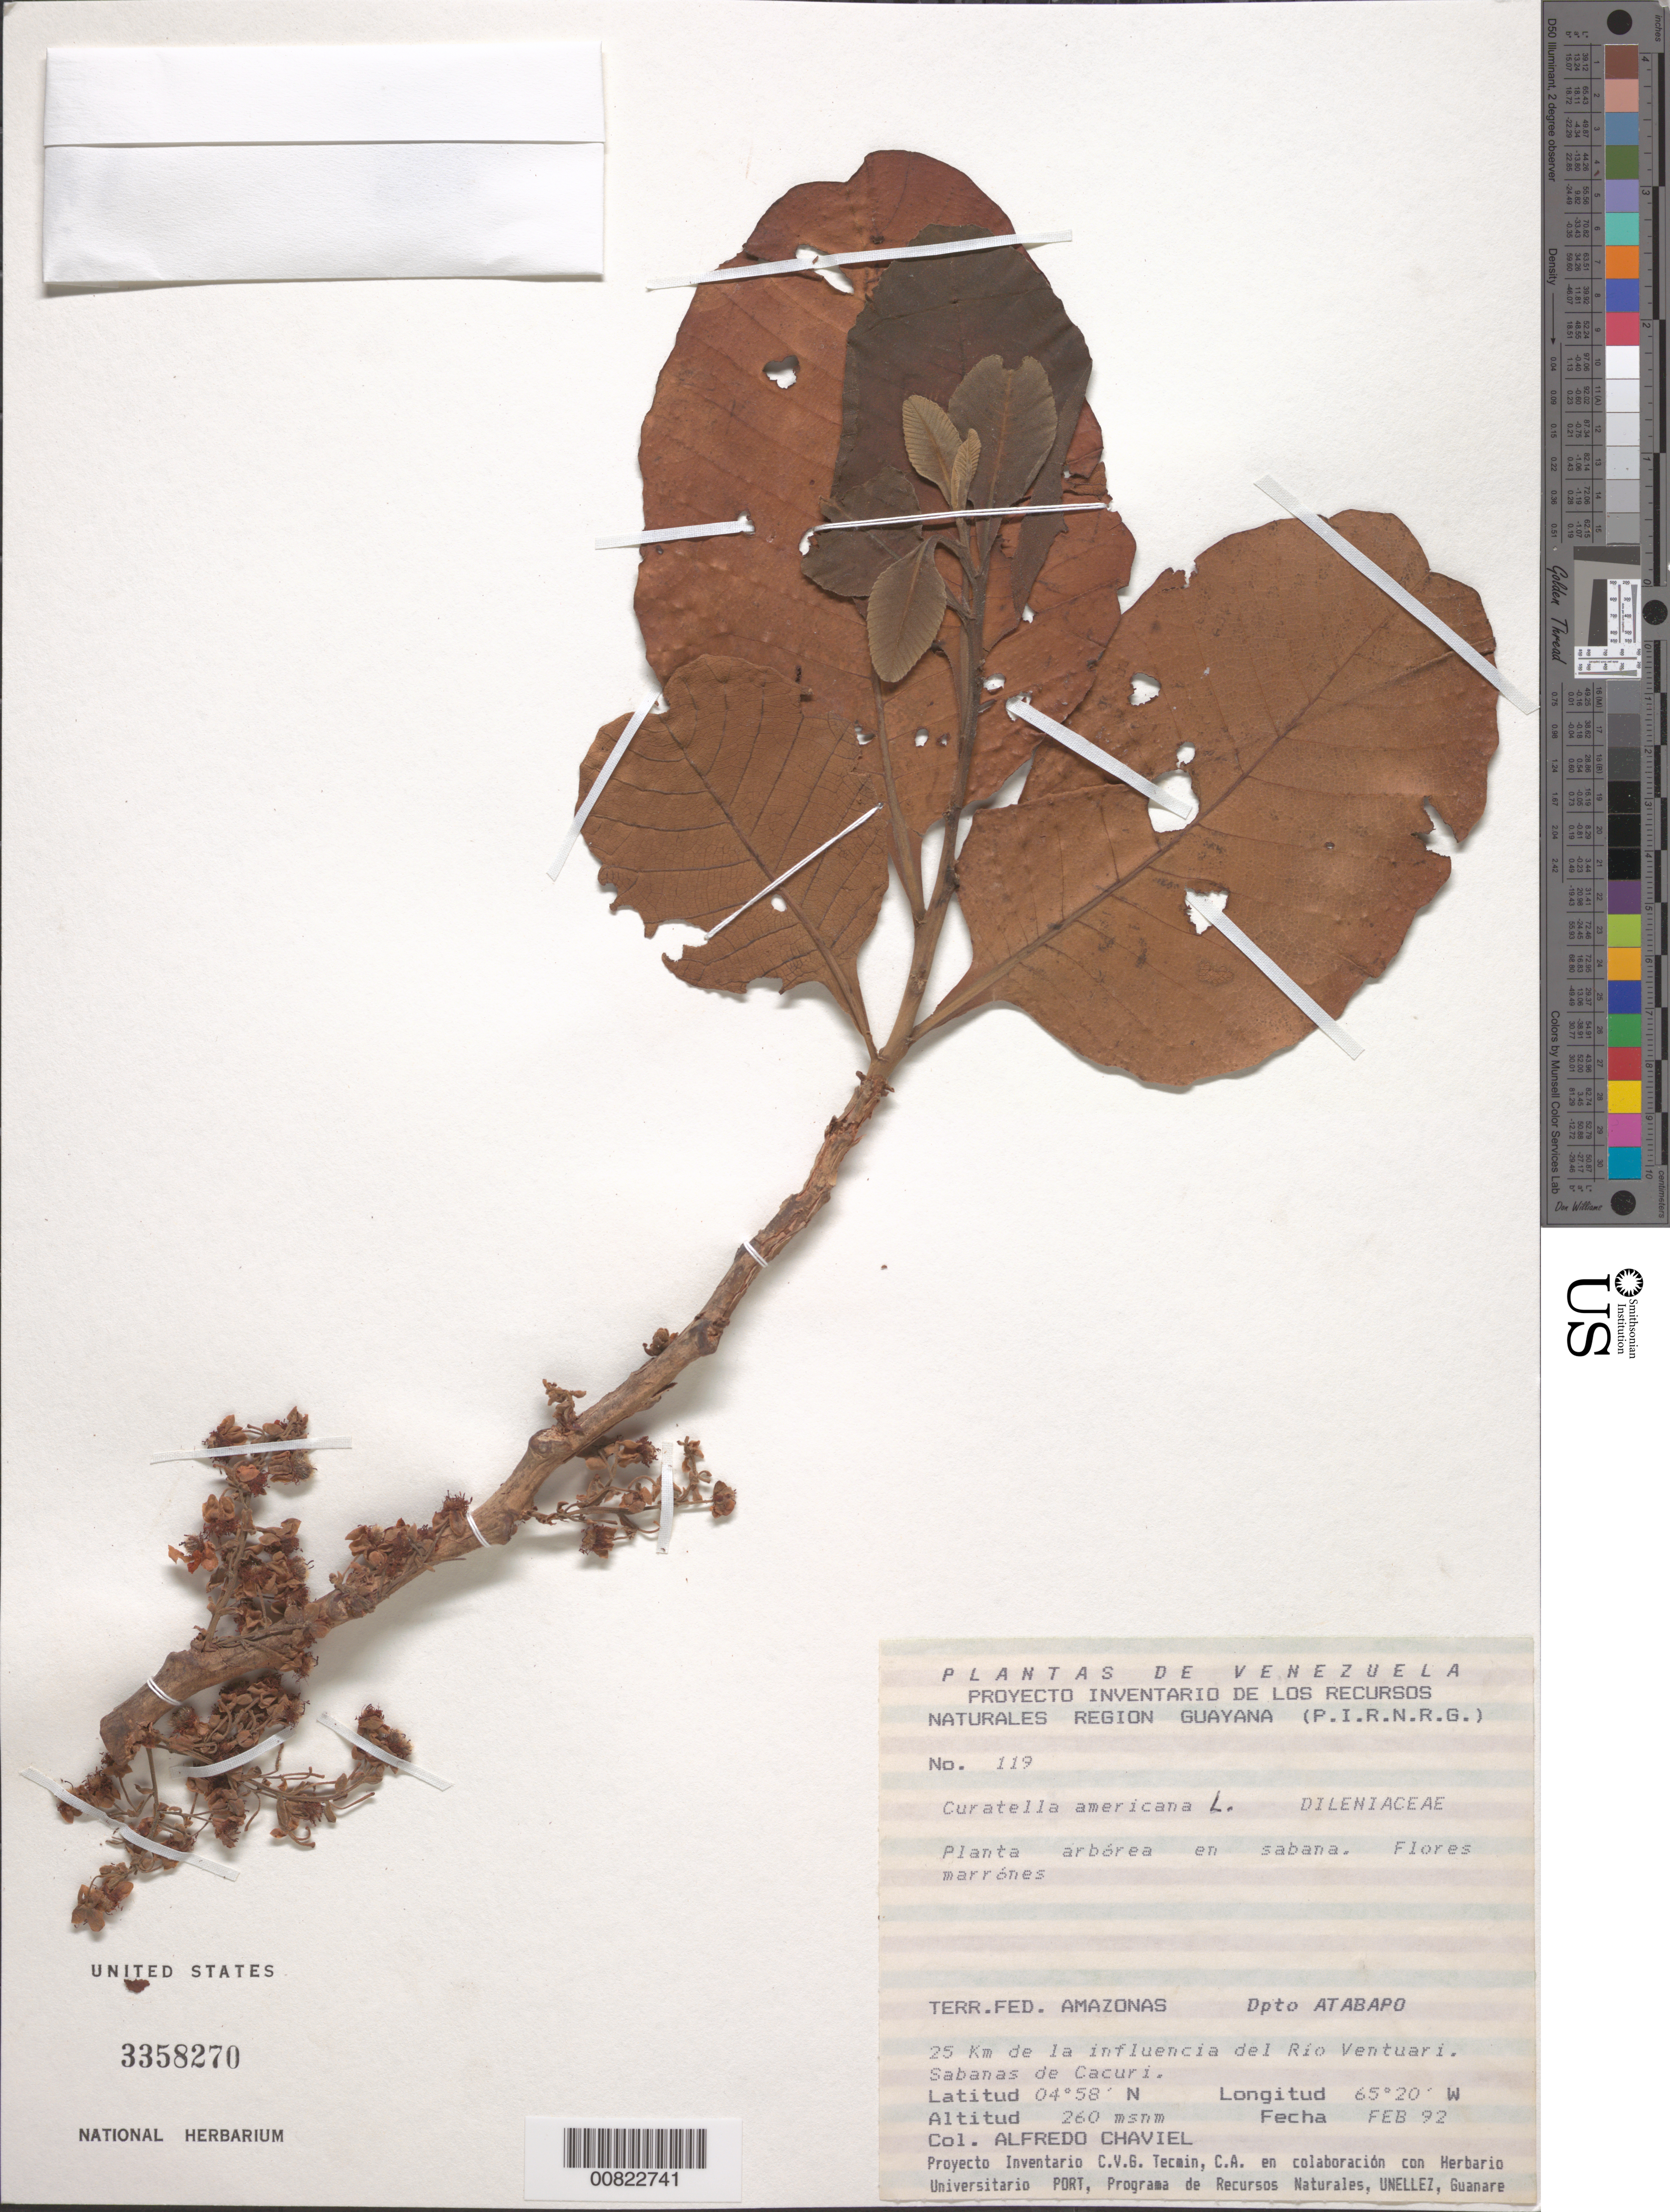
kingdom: Plantae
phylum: Tracheophyta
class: Magnoliopsida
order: Dilleniales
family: Dilleniaceae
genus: Curatella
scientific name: Curatella americana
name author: L.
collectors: A. Chaviel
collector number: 119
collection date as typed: Feb-92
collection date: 1992-02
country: Venezuela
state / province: Amazonas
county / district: Atabapo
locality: Sabanas de Cacuri, 25 km de la influencia del Río Ventuari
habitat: Savanna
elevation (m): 260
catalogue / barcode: US 3358270